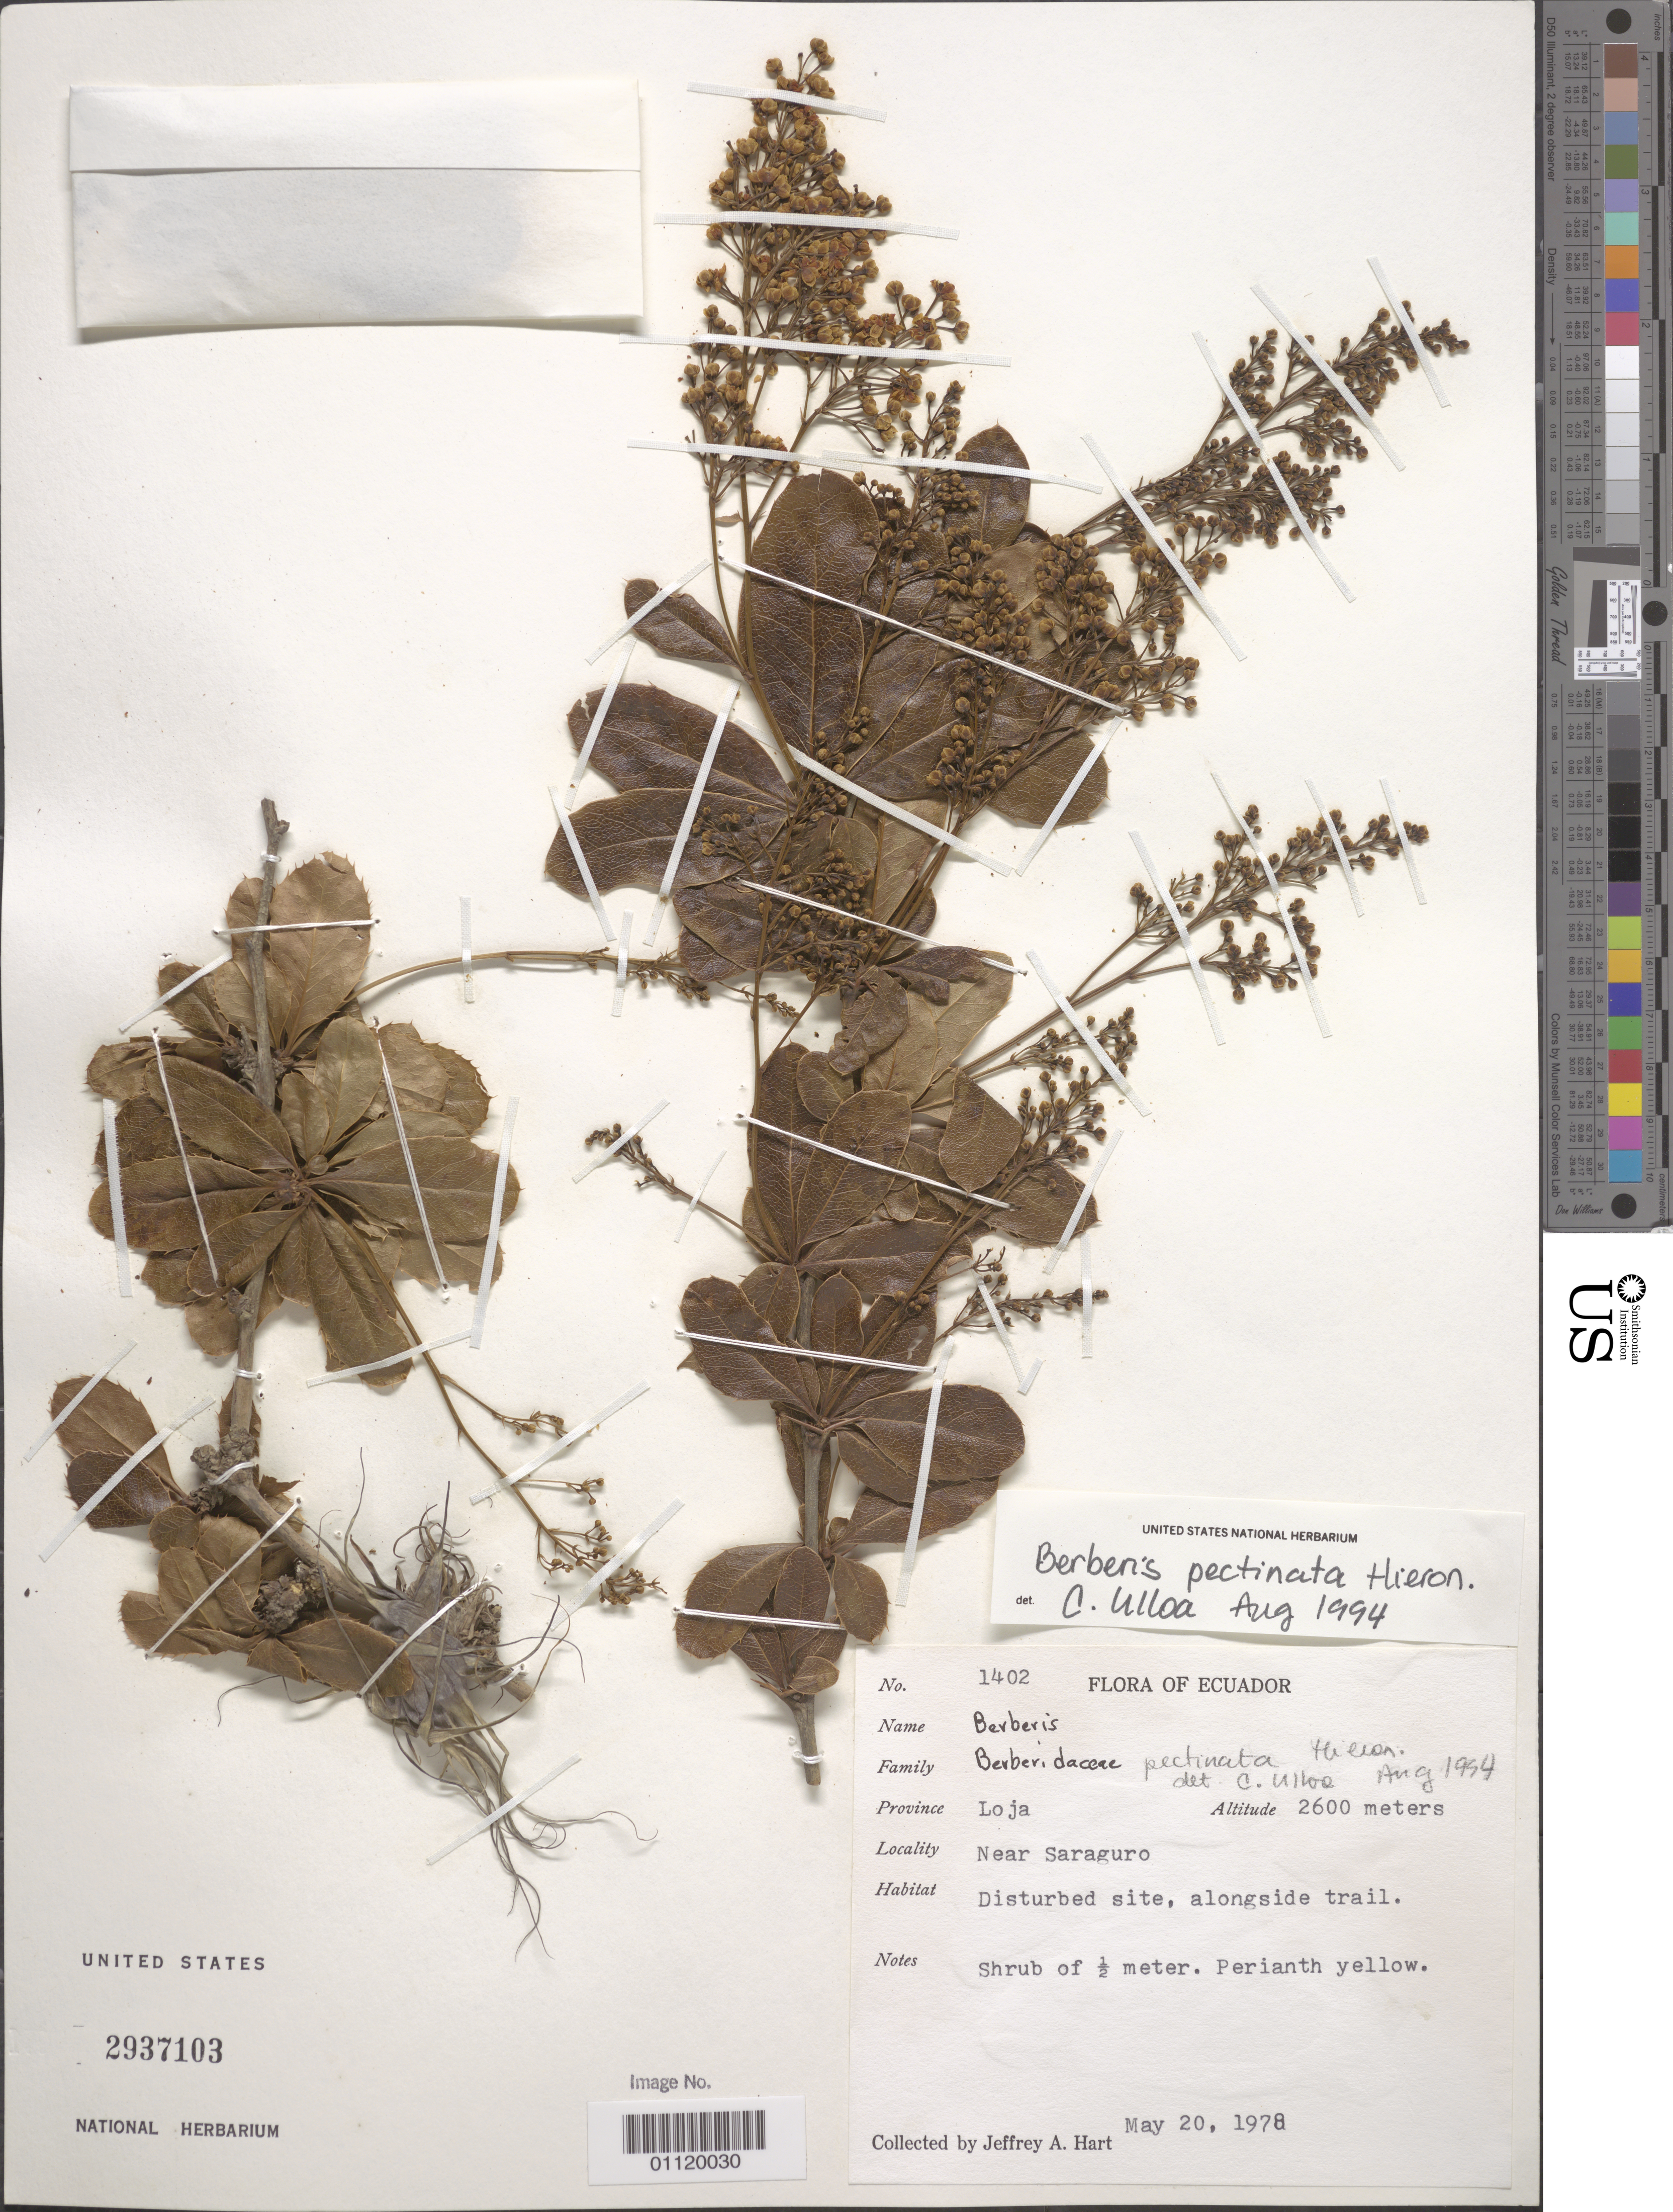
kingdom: Plantae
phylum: Tracheophyta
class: Magnoliopsida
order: Ranunculales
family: Berberidaceae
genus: Berberis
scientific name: Berberis pectinata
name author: Hieron.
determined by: Ulloa Ulloa, C.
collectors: J. A. Hart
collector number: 1402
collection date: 1978-05-20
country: Ecuador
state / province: Loja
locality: Near Saraguro.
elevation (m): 2600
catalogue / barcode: US 2937103